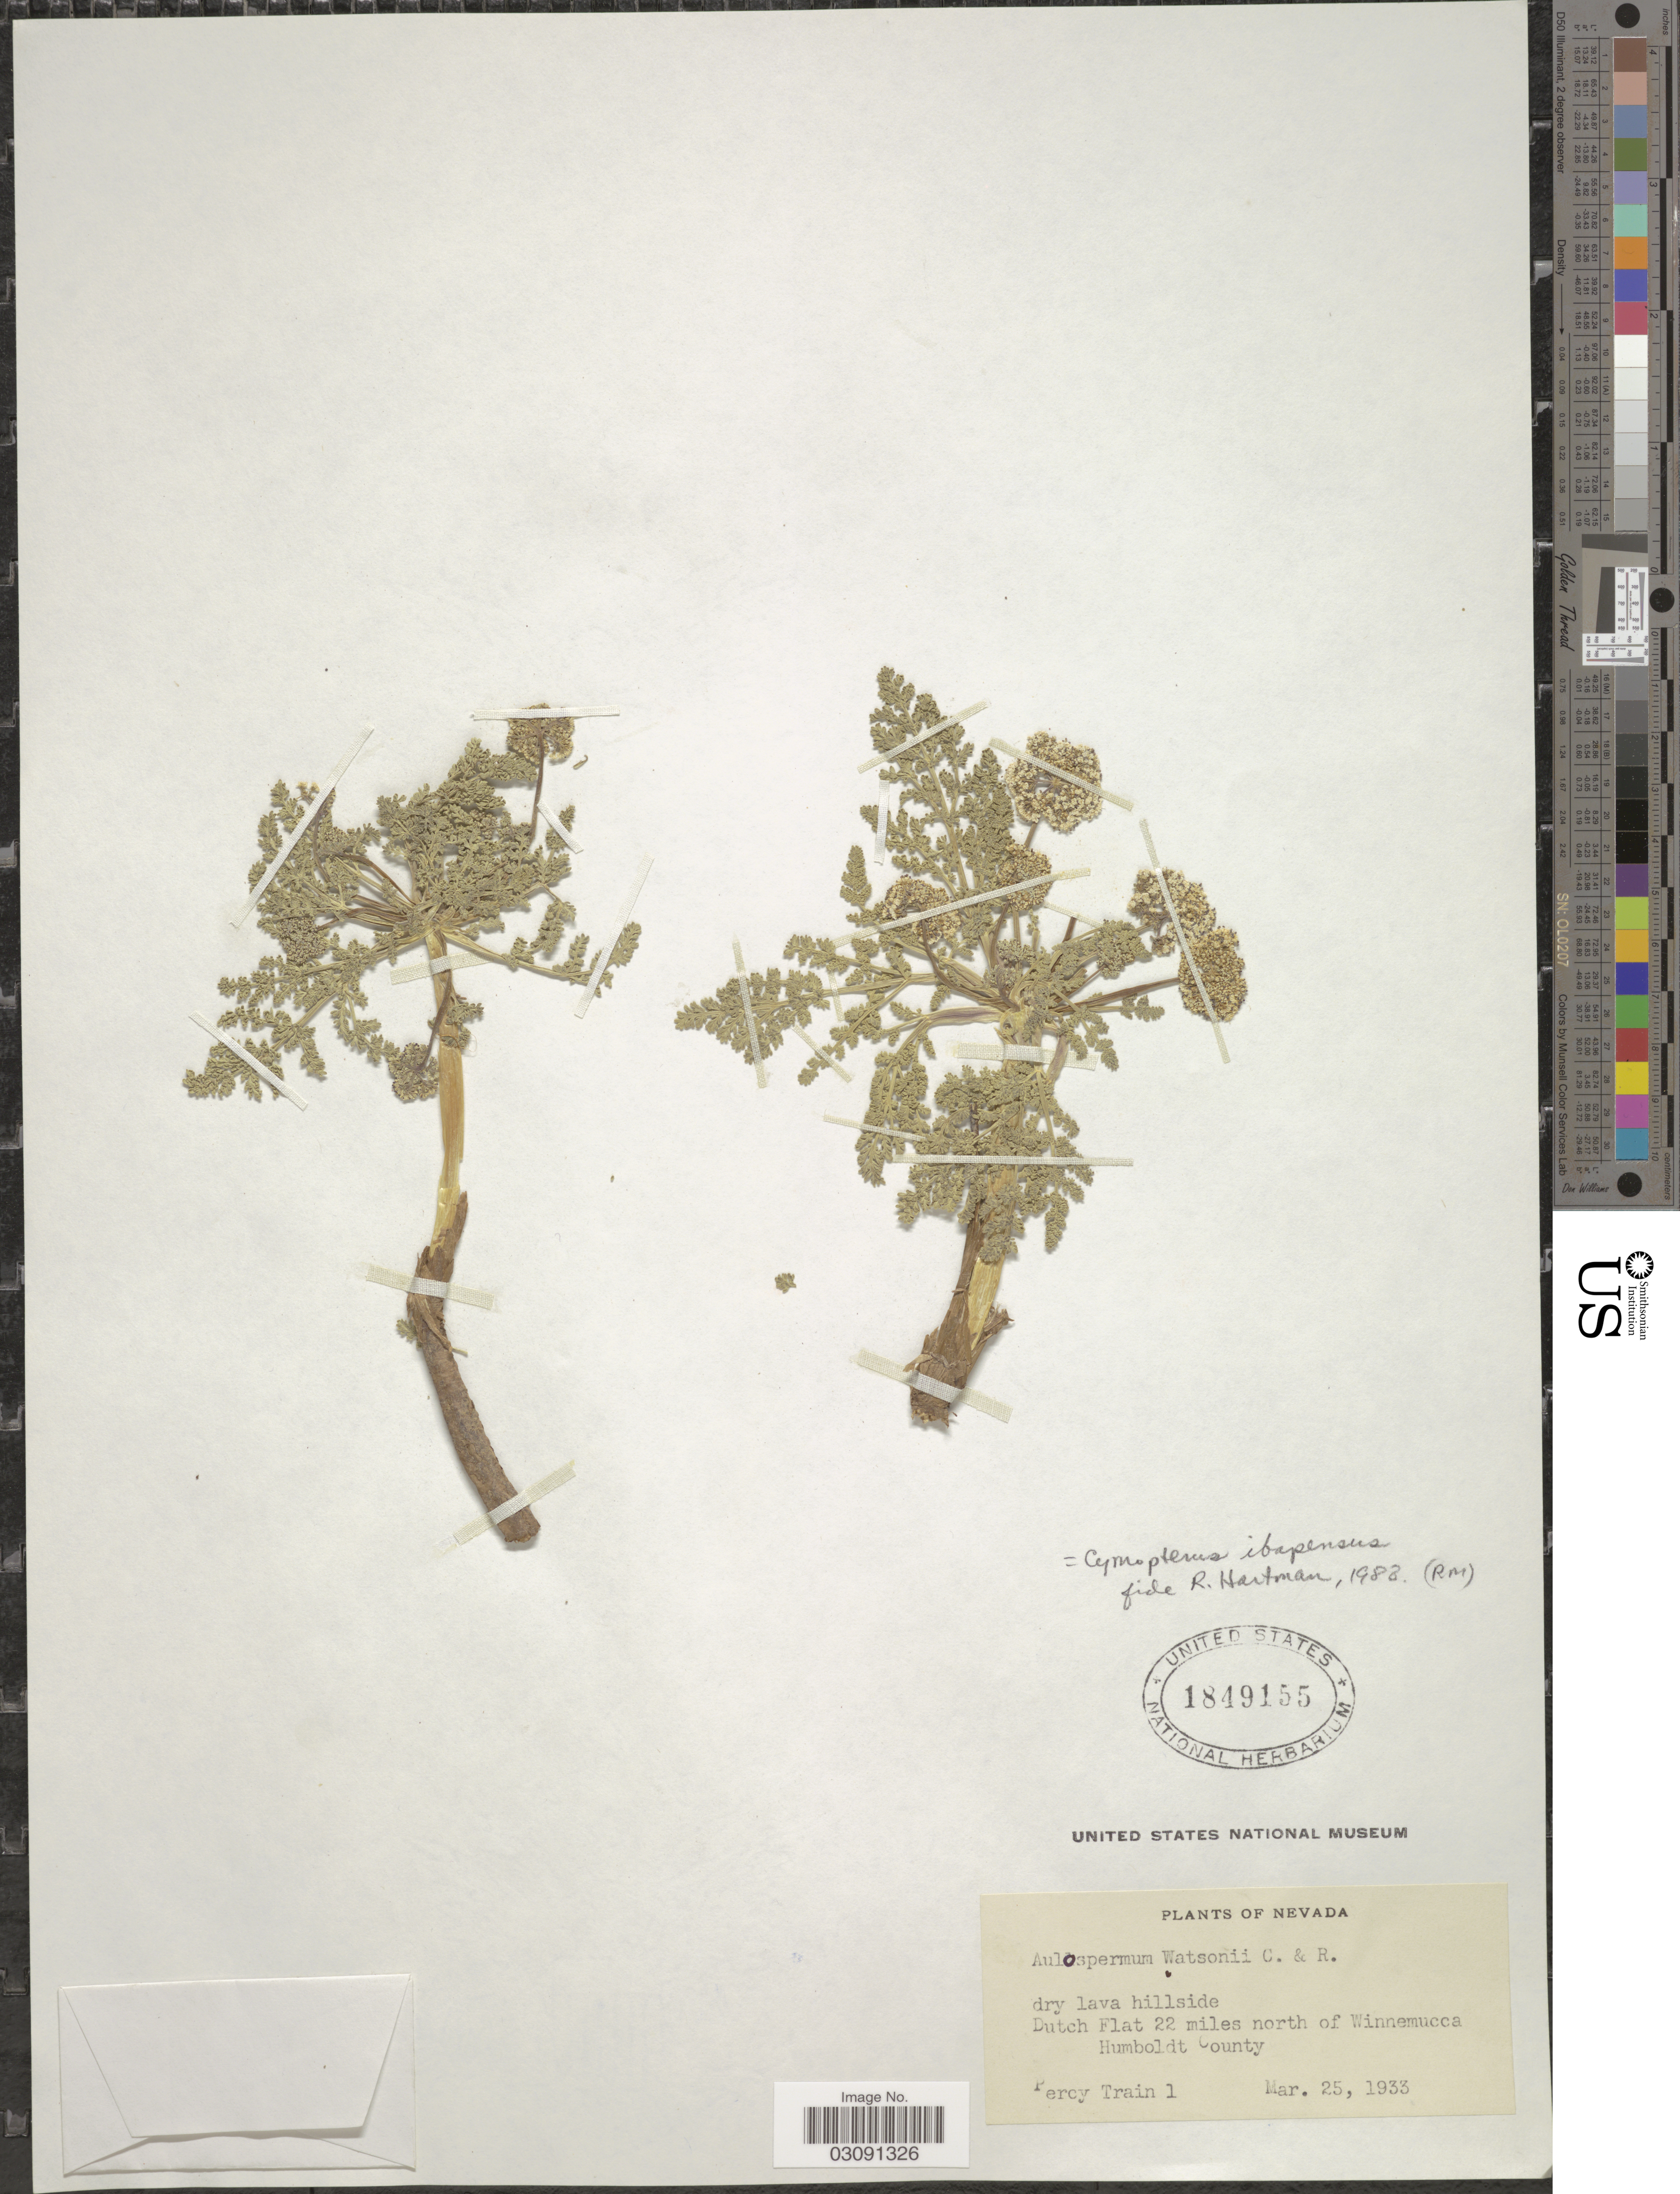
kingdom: Plantae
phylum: Tracheophyta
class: Magnoliopsida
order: Apiales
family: Apiaceae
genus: Cymopterus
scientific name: Cymopterus ibapensis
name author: M.E. Jones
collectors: P. Train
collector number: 1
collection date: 1933-03-25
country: United States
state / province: Nevada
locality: Dutch Flat 22 miles north of Winnemucca. Humboldt County.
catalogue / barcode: US 1849155